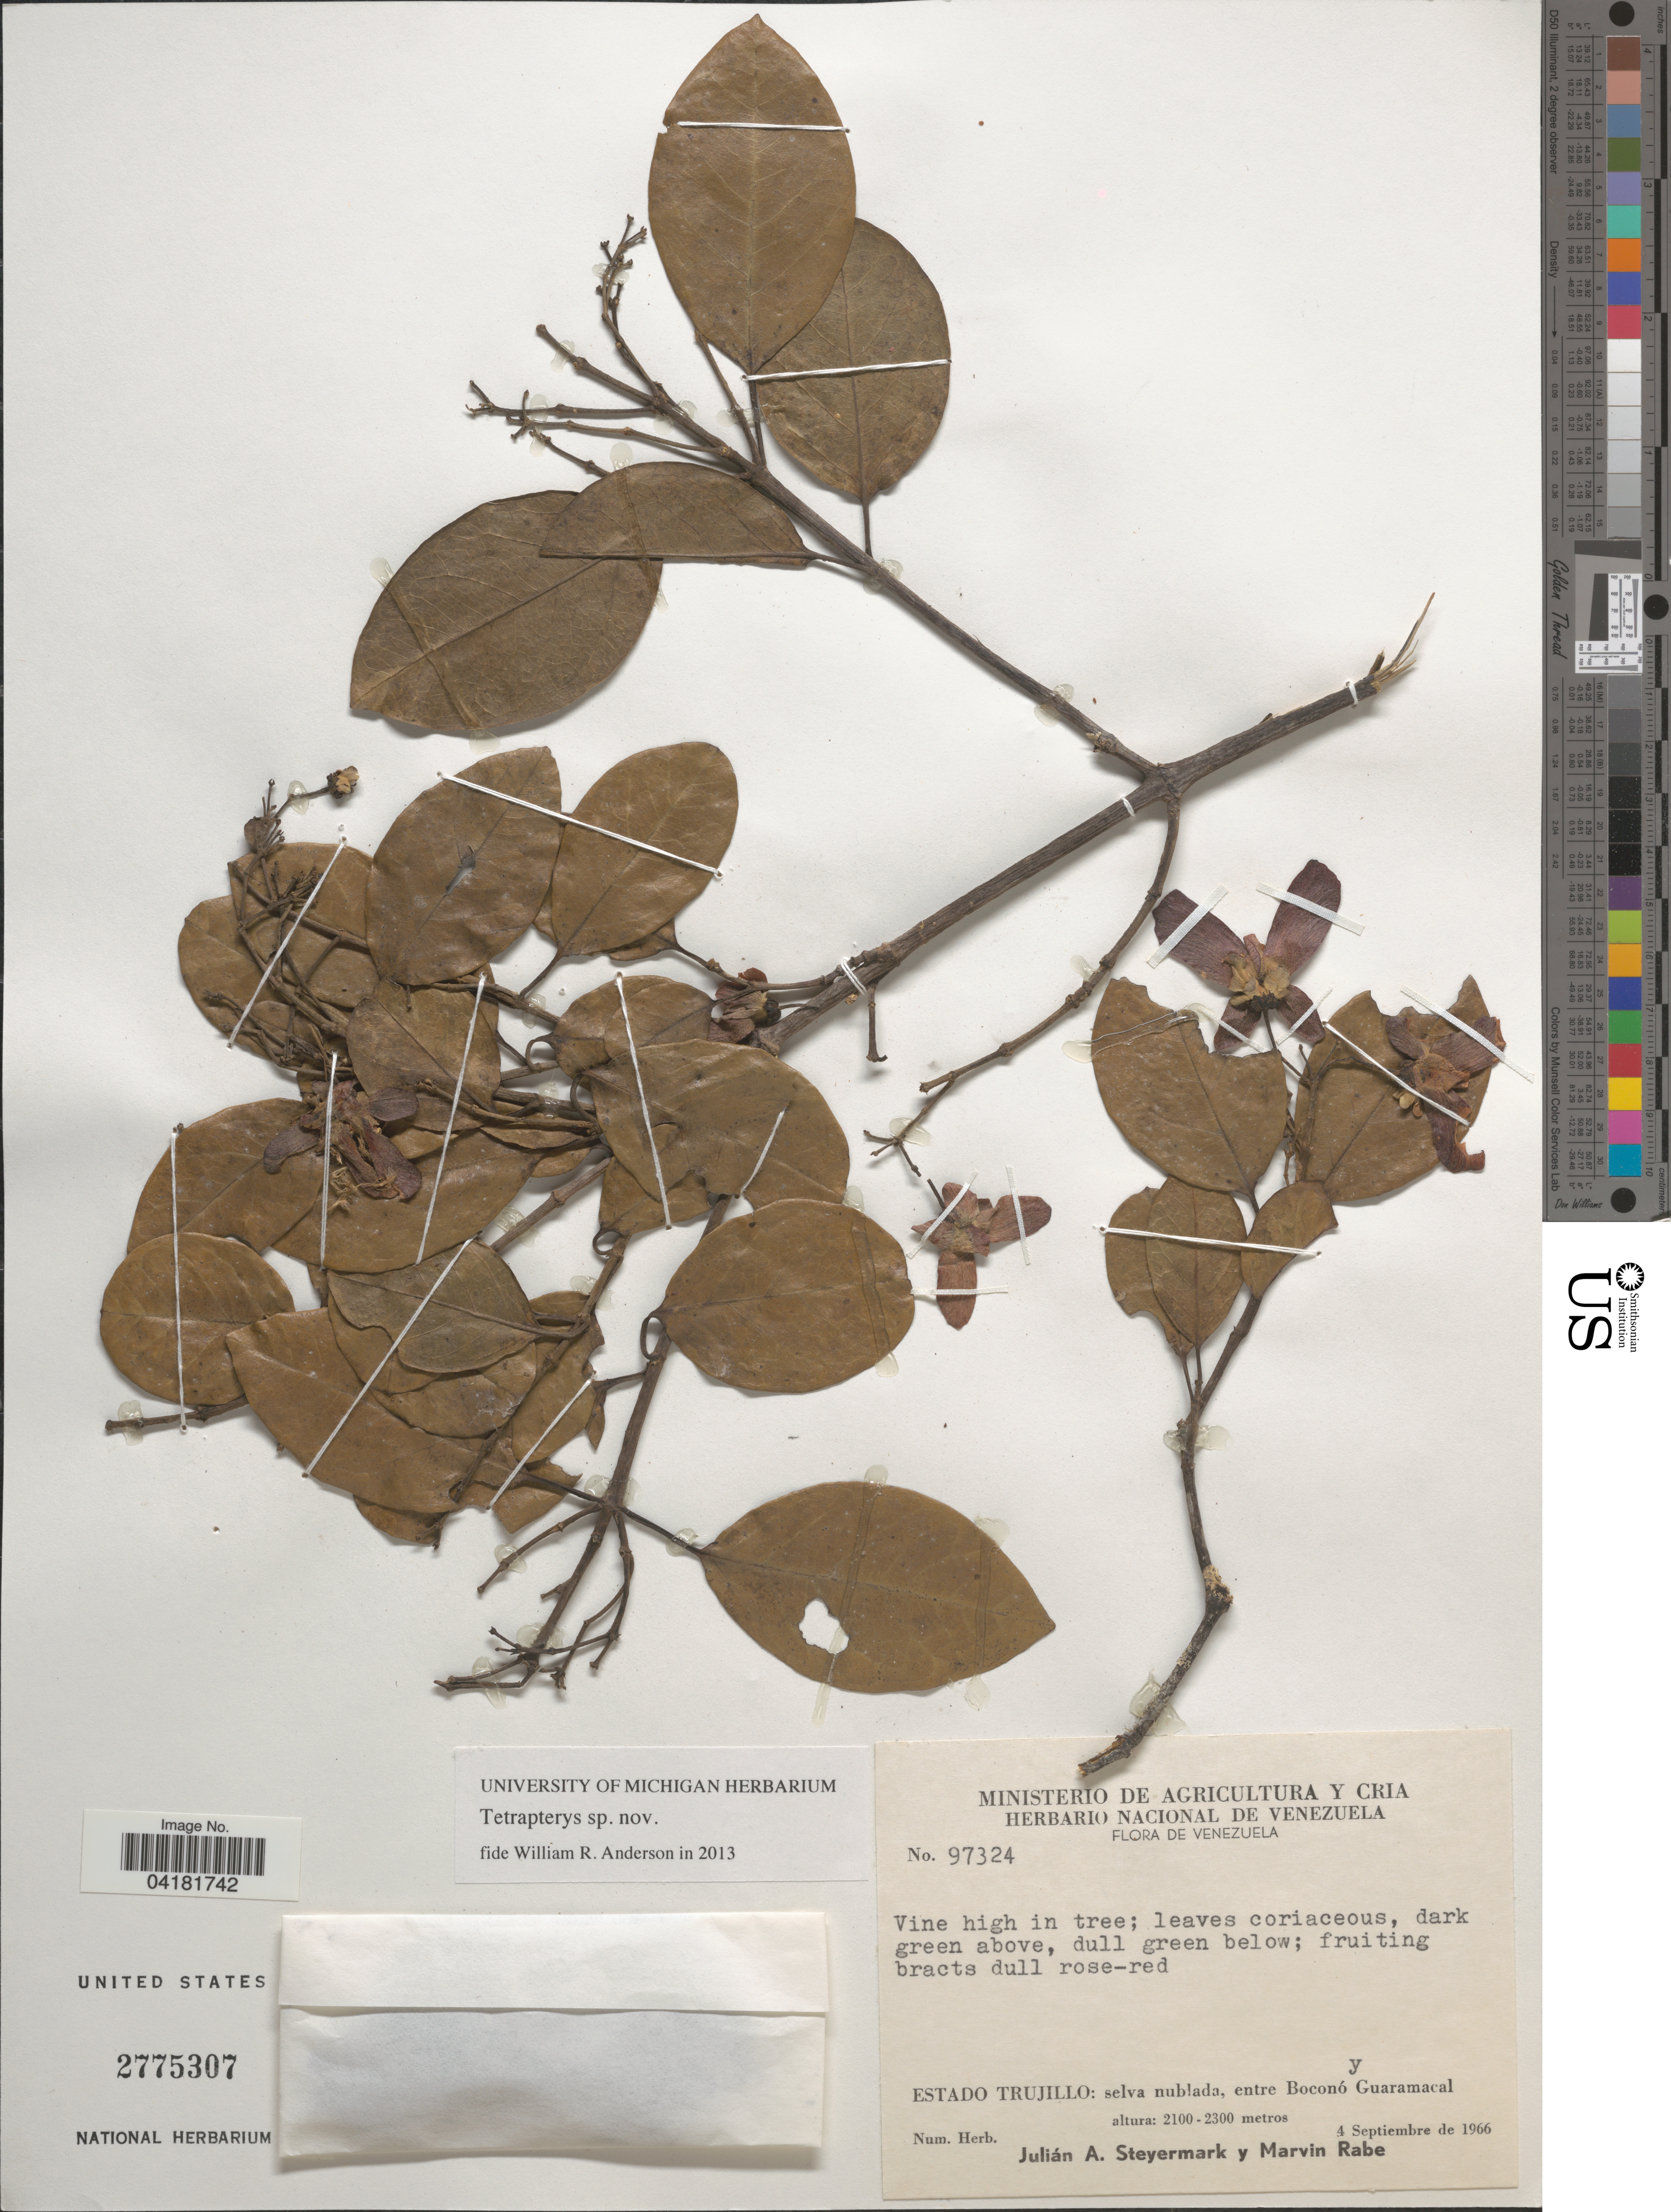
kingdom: Plantae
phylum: Tracheophyta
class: Magnoliopsida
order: Malpighiales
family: Malpighiaceae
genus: Tetrapterys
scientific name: Tetrapterys sp.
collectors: J. Steyermark & M. Rabe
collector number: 97324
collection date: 1966-09-04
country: Venezuela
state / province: Trujillo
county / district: Boconó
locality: Entre Boconó y Guaramacal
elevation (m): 2100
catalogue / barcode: US 2775307